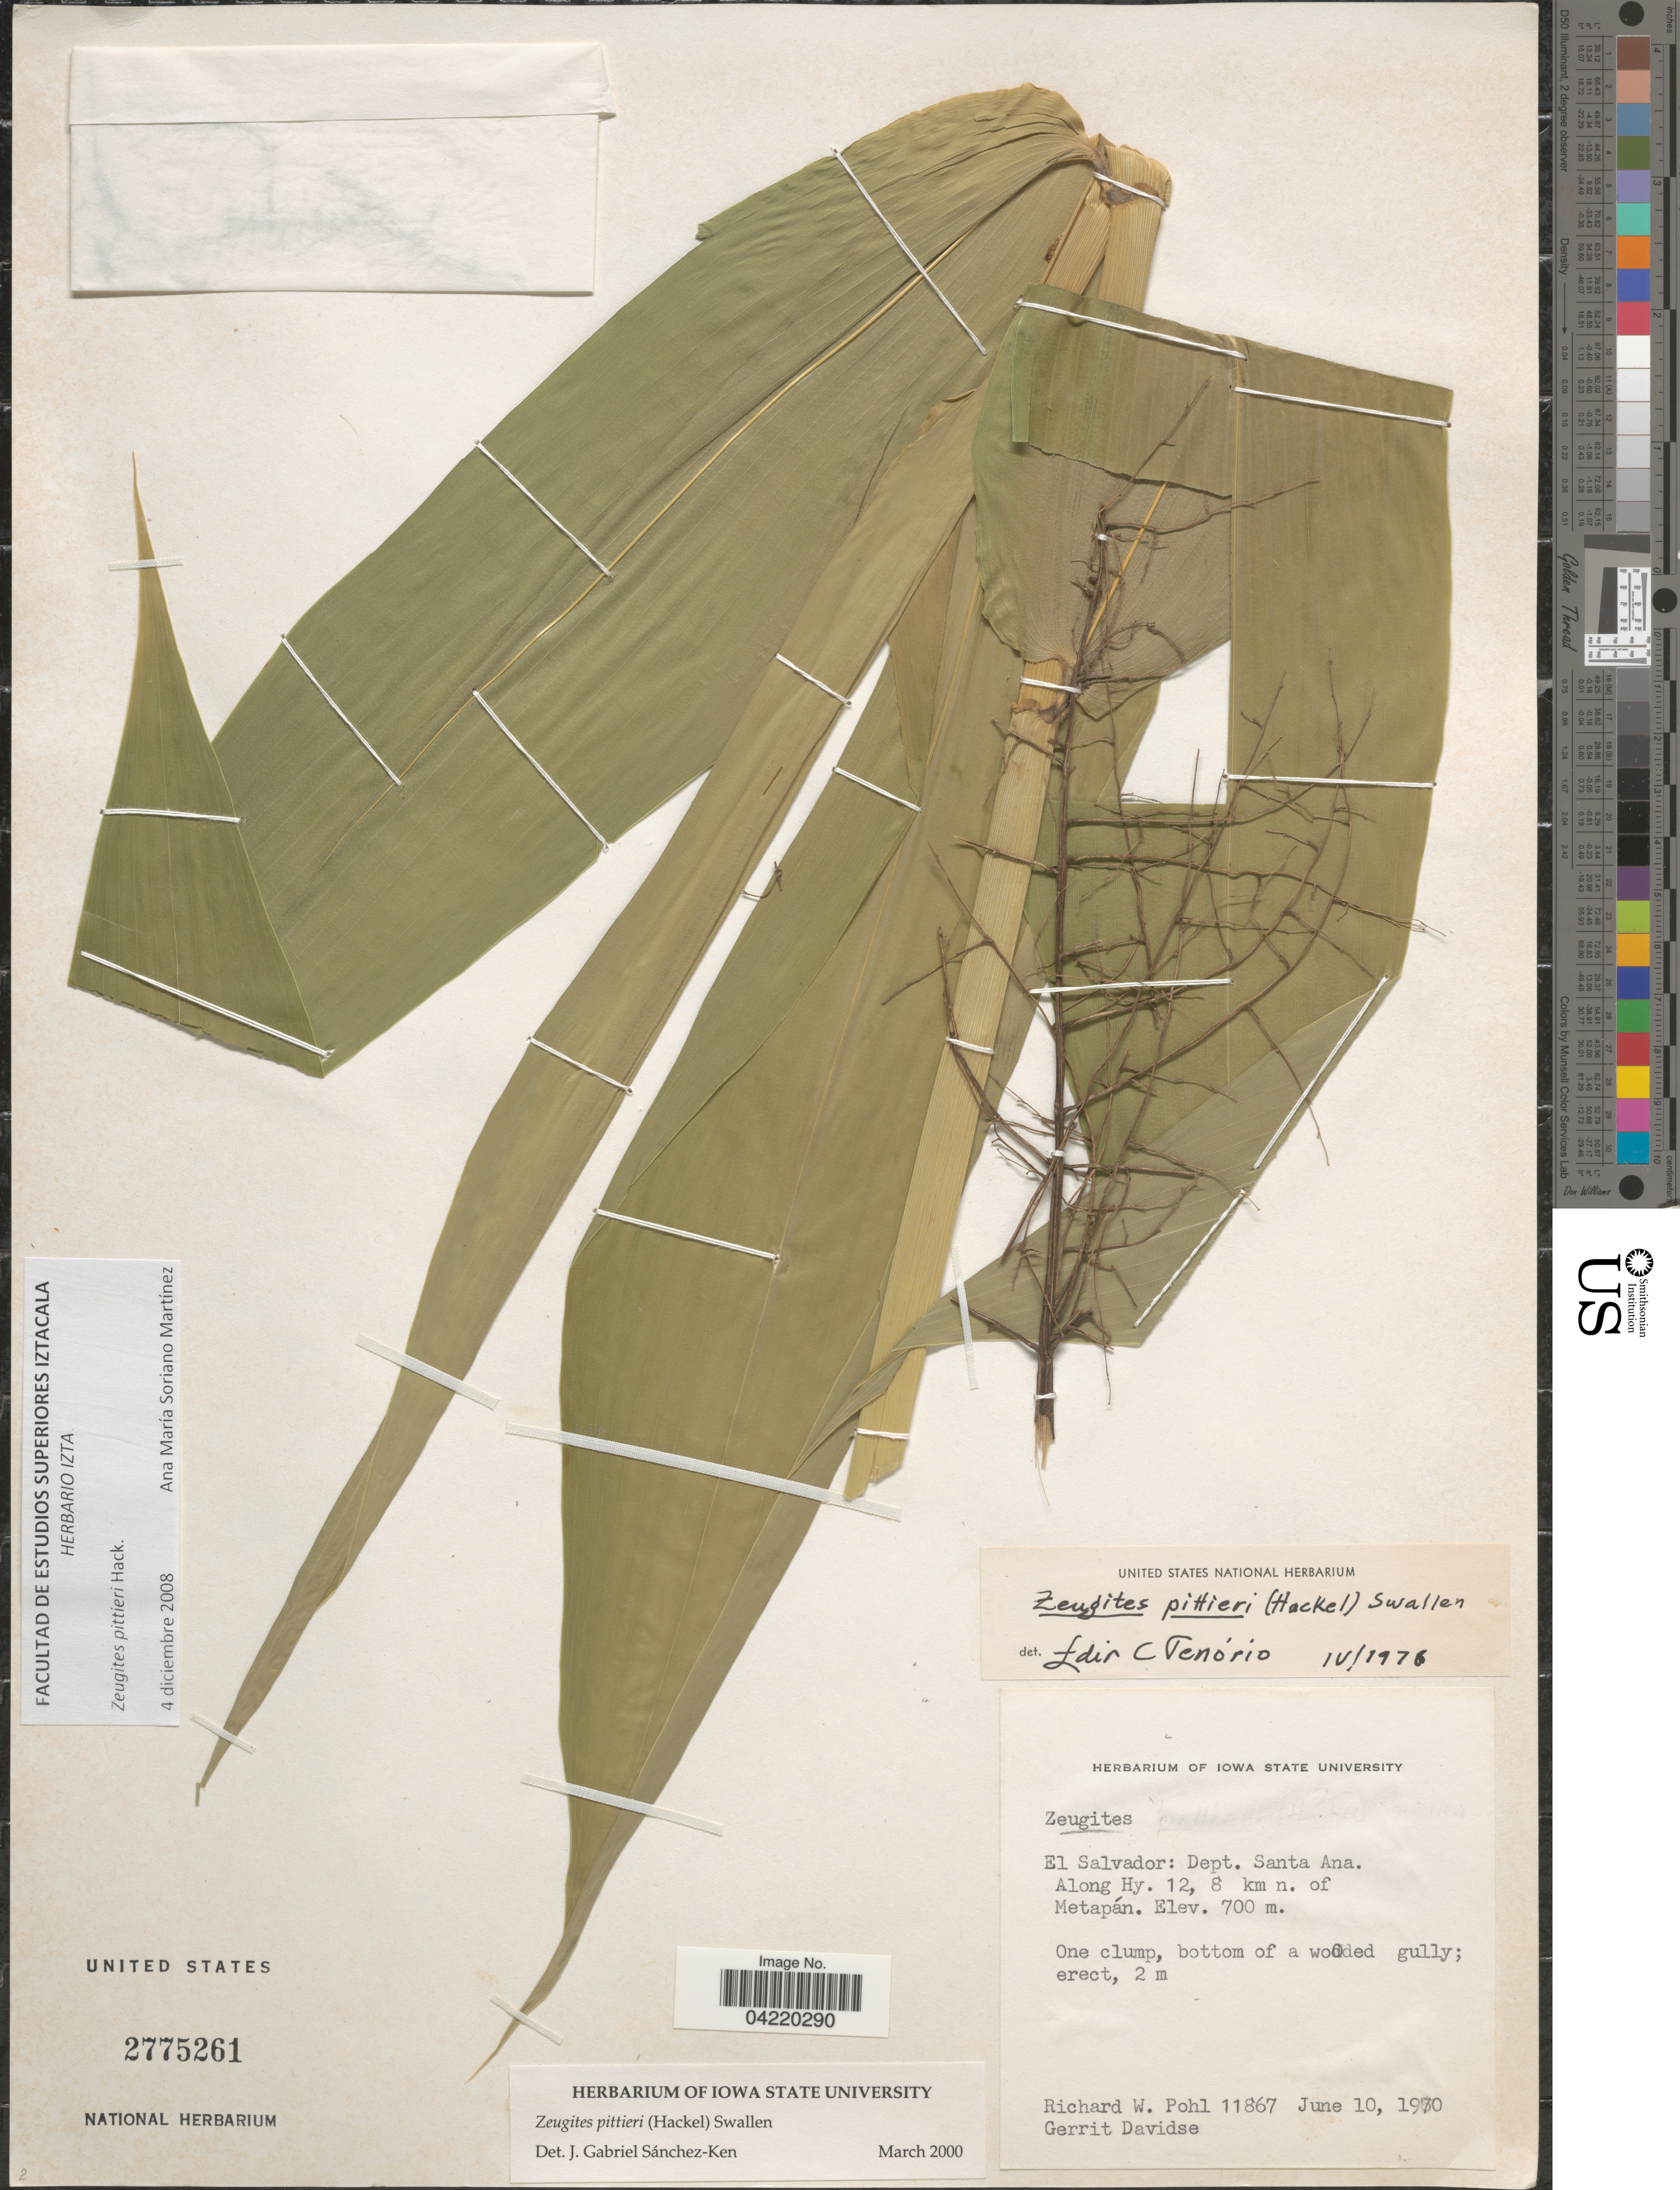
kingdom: Plantae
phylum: Tracheophyta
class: Liliopsida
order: Poales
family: Poaceae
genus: Zeugites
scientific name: Zeugites pittieri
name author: Hack.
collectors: R. W. Pohl & G. Davidse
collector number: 11867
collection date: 1970-06-10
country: El Salvador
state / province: Santa Ana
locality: Dept. Santa Ana. Along Hy. 12, 8 km n. of Metapán.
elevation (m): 700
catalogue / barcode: US 2775261